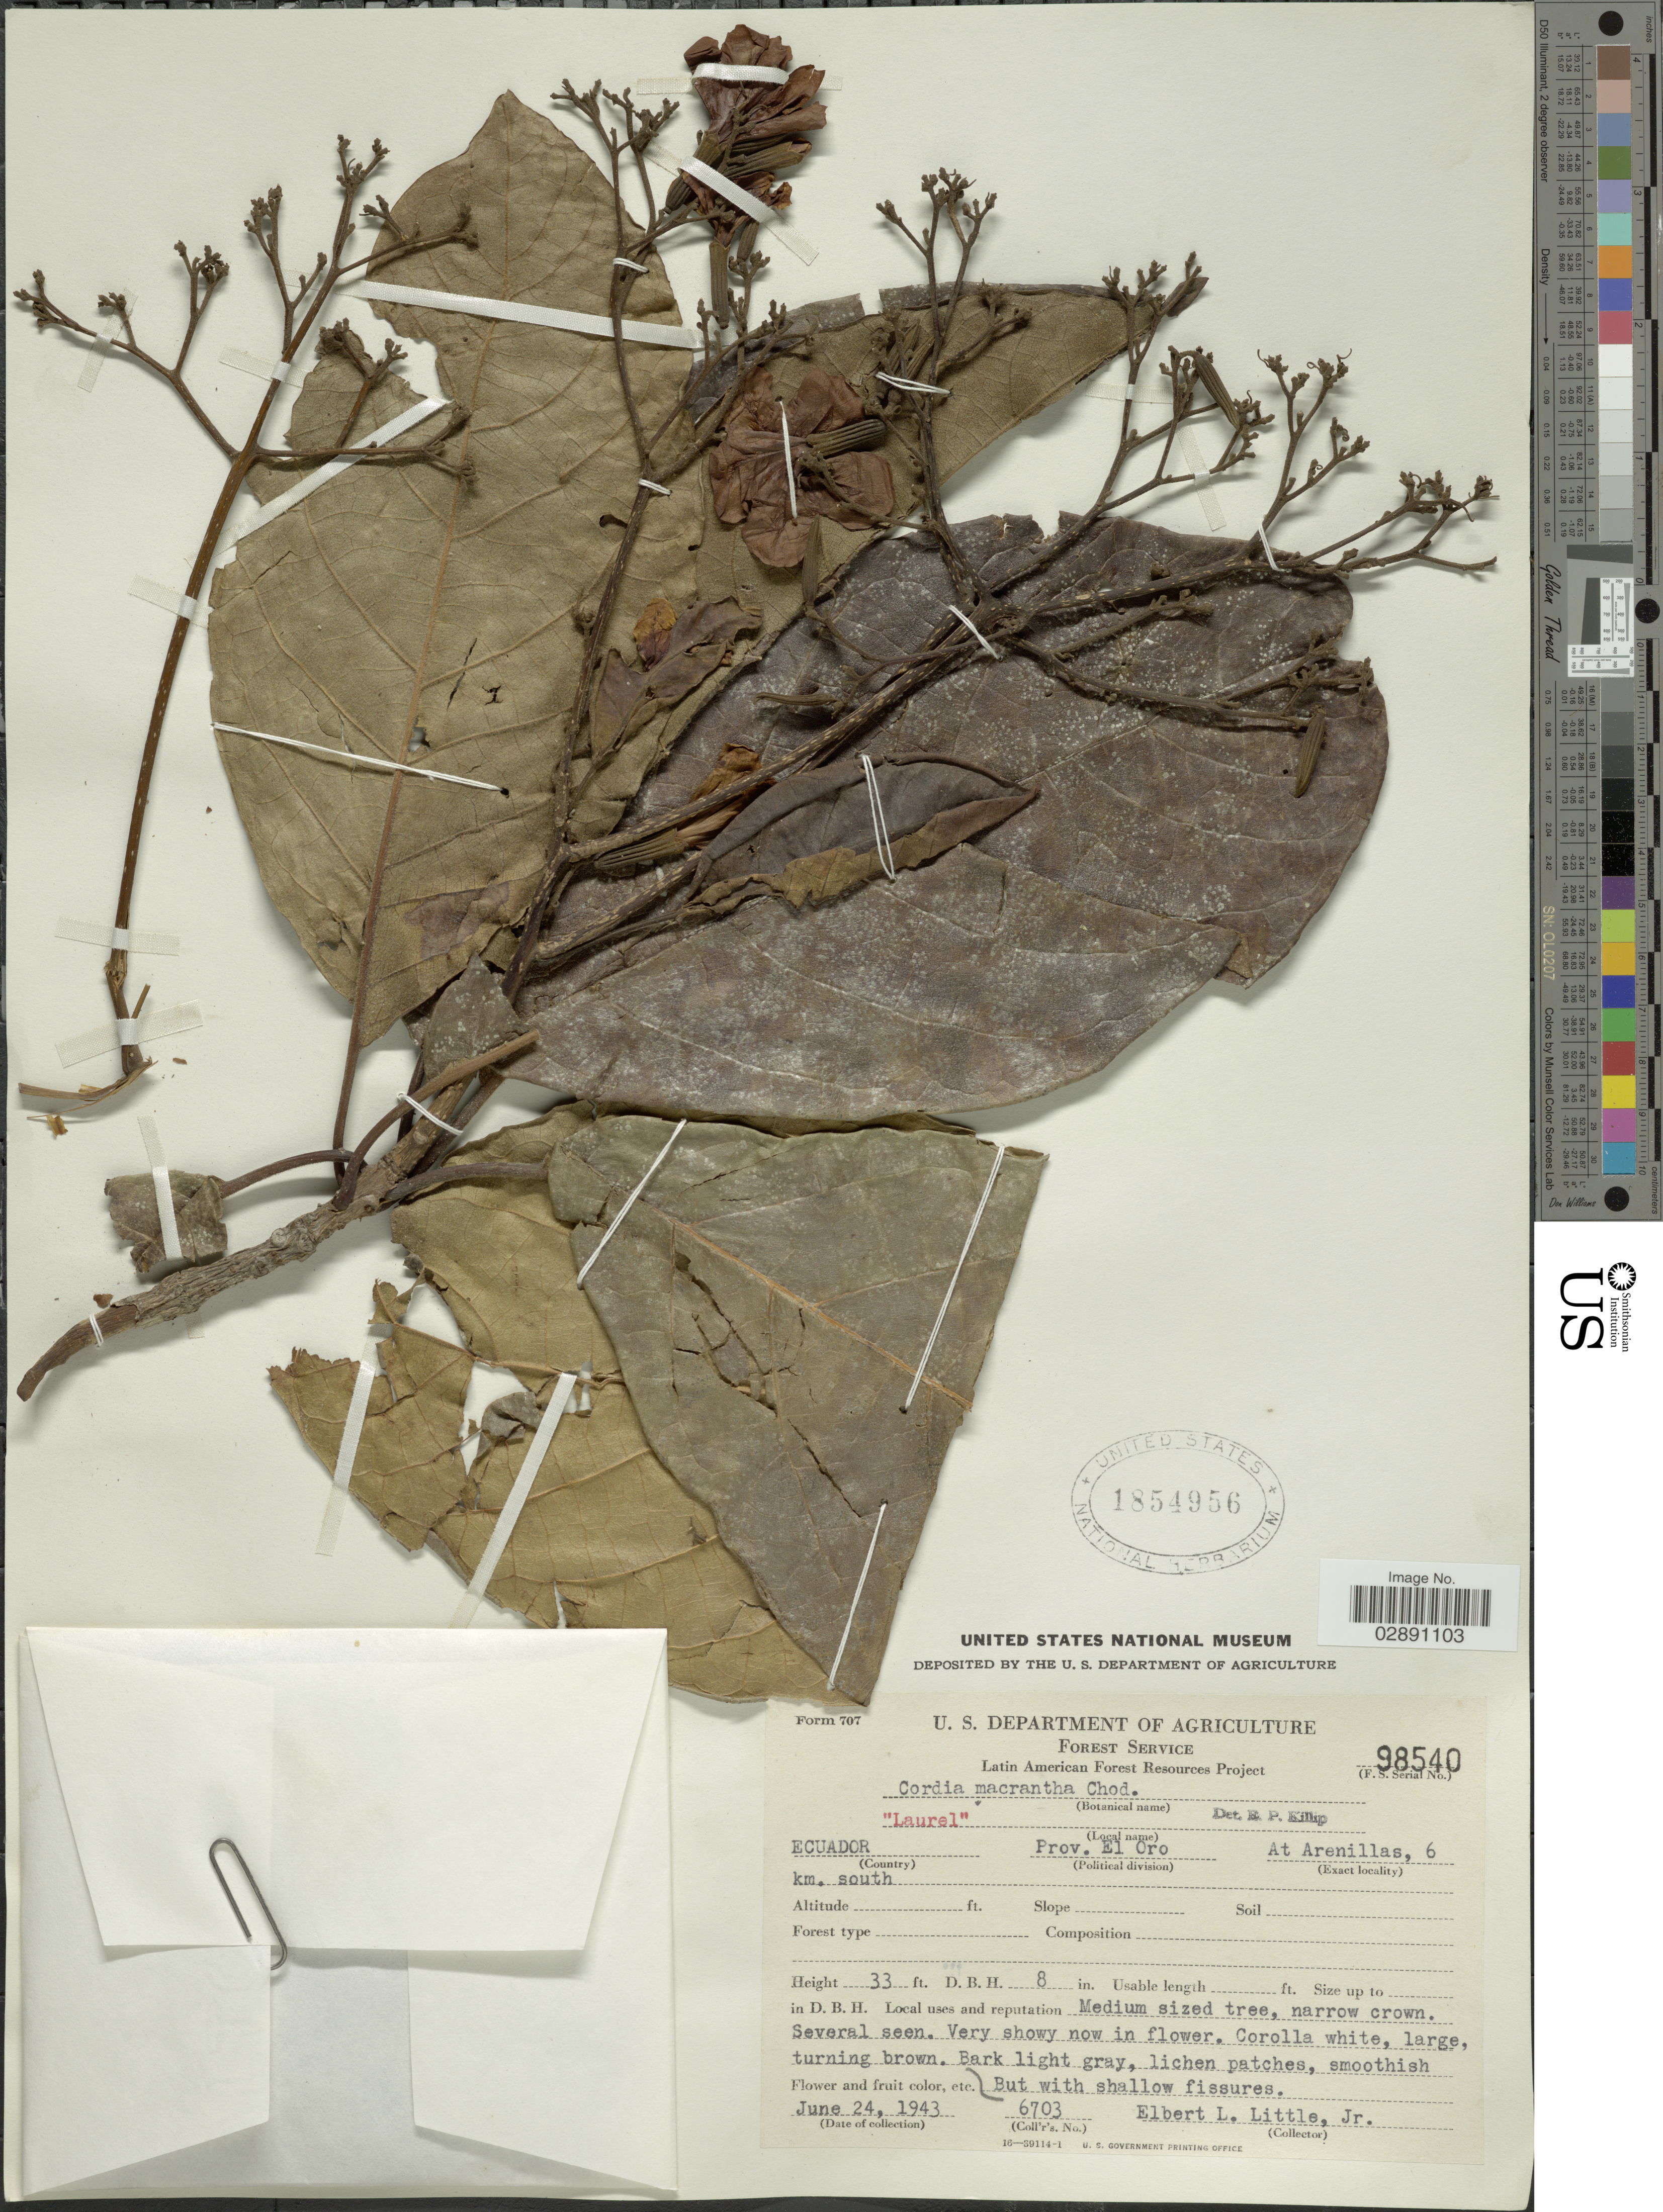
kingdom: Plantae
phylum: Tracheophyta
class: Magnoliopsida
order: Boraginales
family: Cordiaceae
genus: Cordia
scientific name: Cordia macrantha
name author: S.F. Blake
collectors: E. L. Little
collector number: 6703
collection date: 1943-06-24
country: Ecuador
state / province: El Oro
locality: Arenillas, 6 km. south.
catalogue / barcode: US 1854956